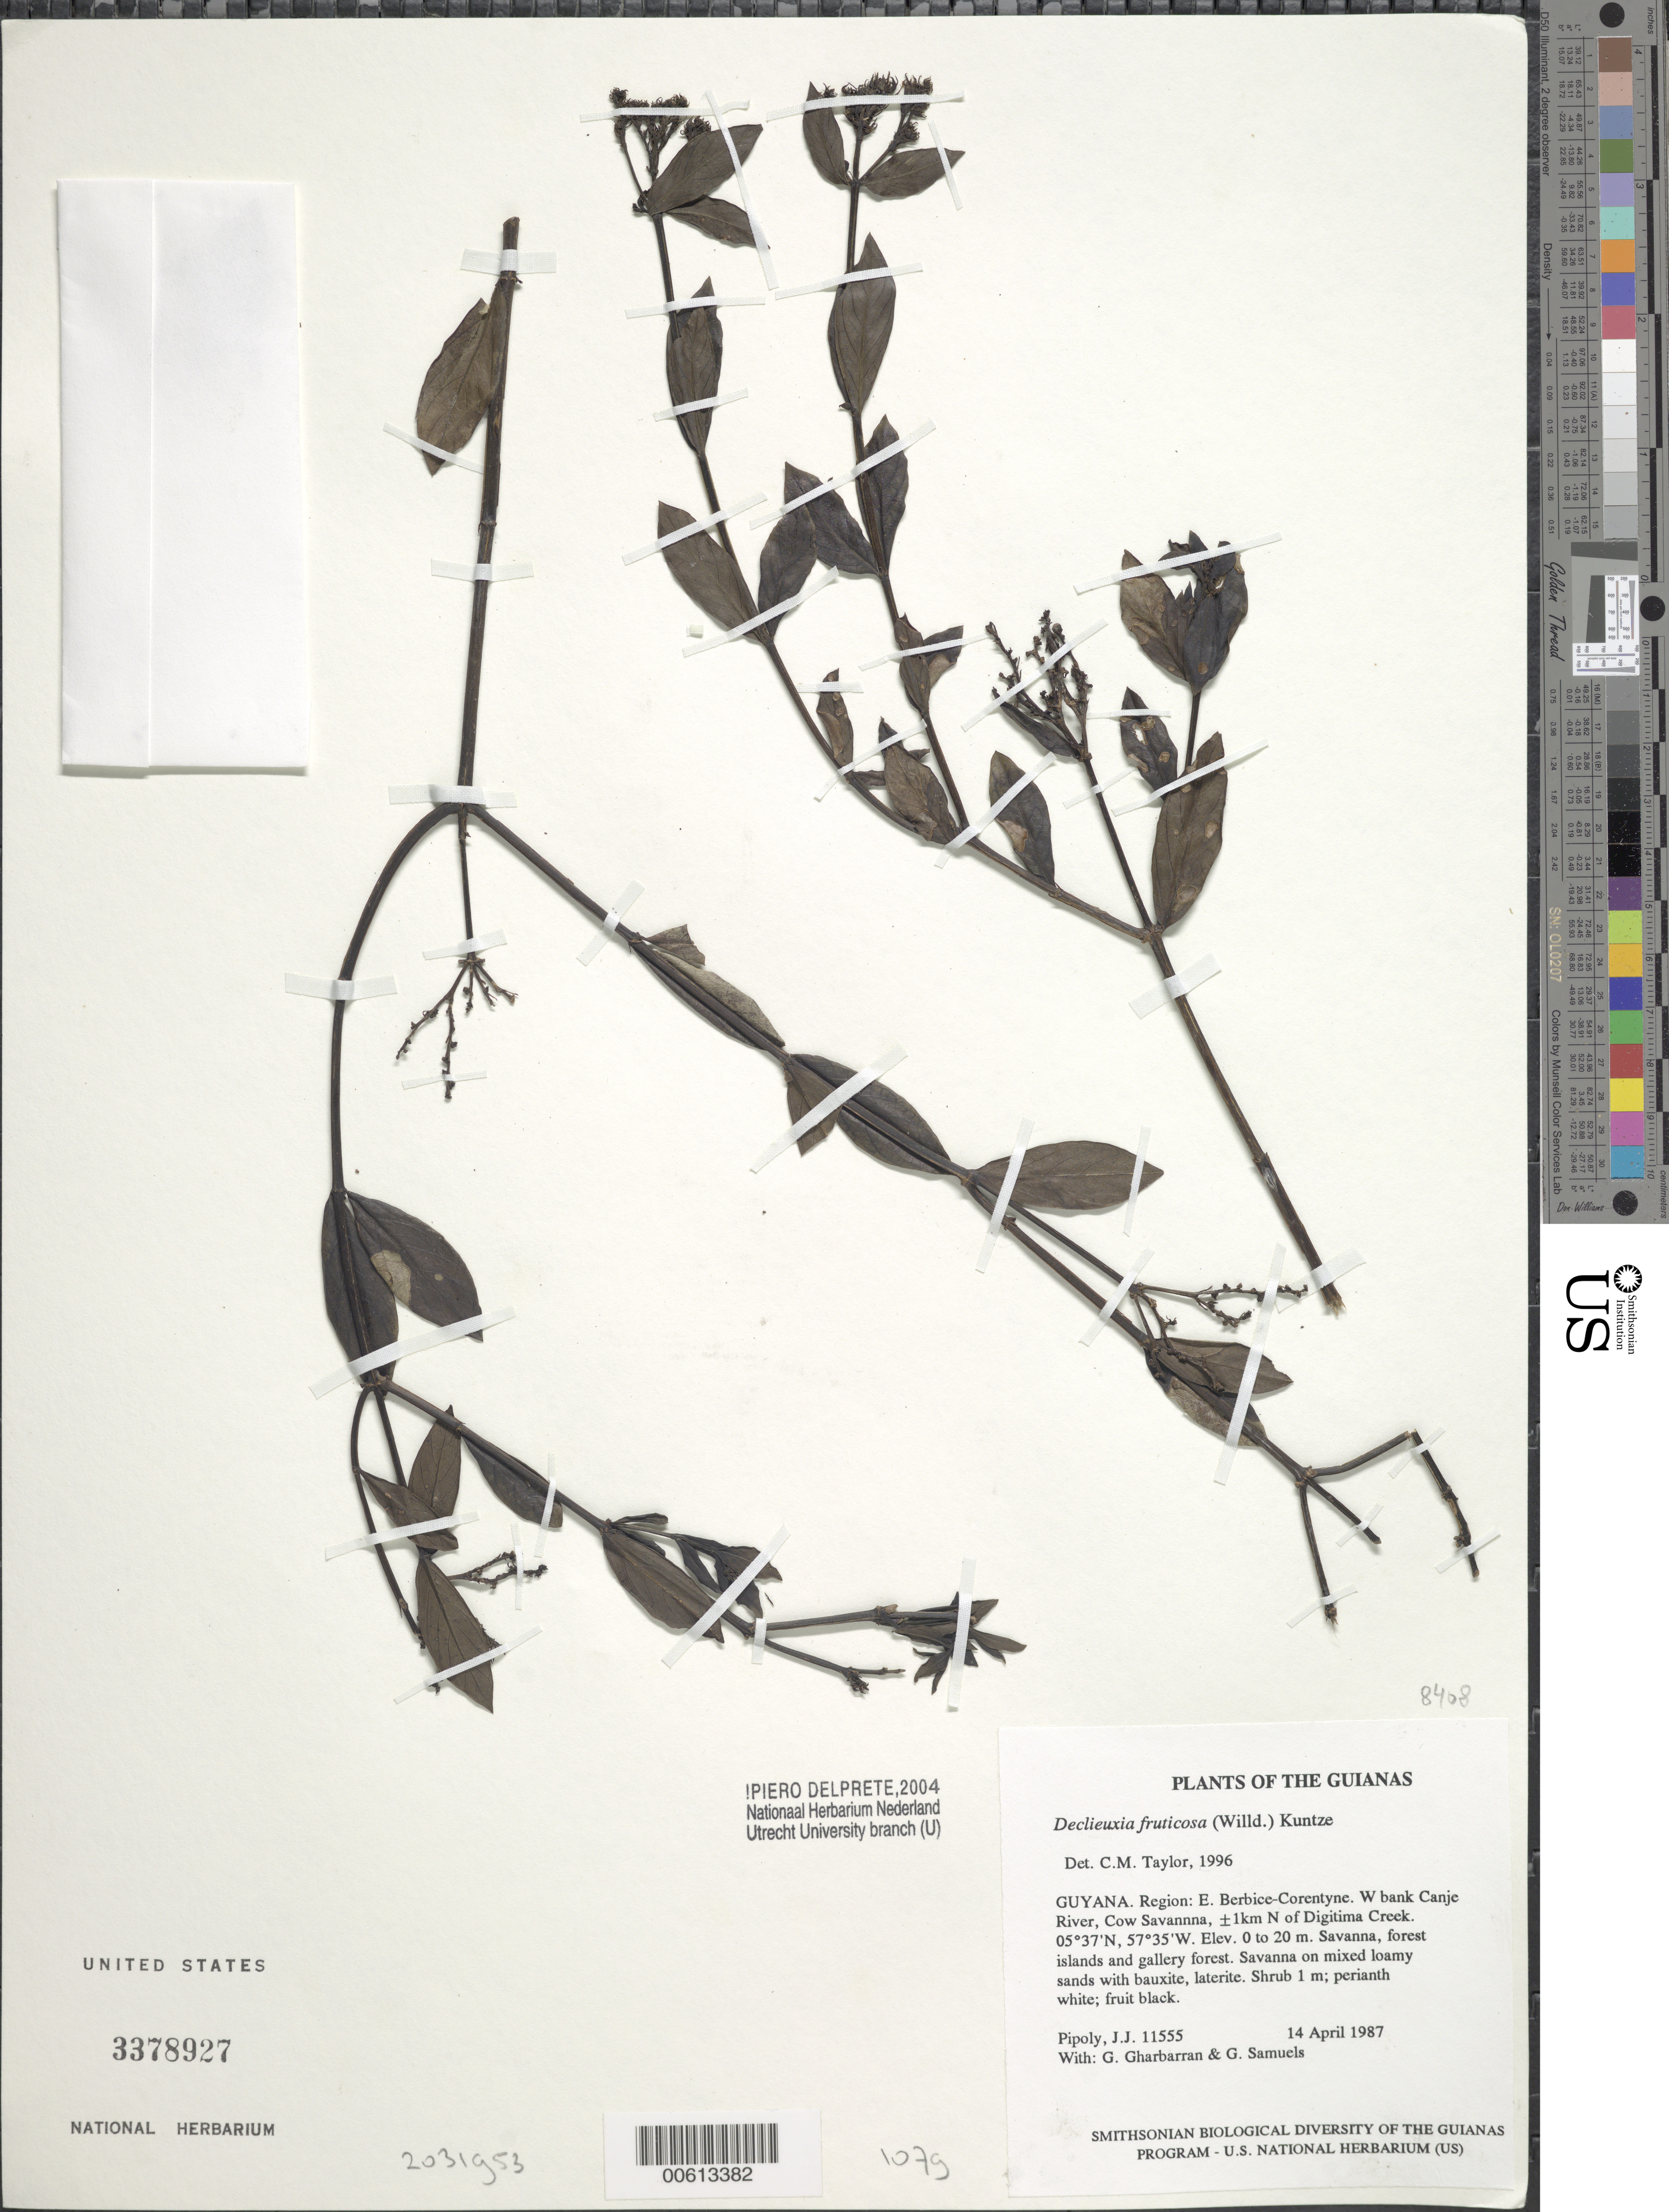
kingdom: Plantae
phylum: Tracheophyta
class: Magnoliopsida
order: Gentianales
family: Rubiaceae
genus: Declieuxia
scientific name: Declieuxia fruticosa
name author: (Willd. ex Roem. & Schult.) Kuntze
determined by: Taylor, Charlotte M.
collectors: J. J. Pipoly, G. Gharbarran & G. Samuels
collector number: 11555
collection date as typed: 14 April 1987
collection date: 1987-04-14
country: Guyana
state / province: E. Berbice-Corentyne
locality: W bank Canje River, Cow Savanna, ±1km N of Digitima Creek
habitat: Savanna, forest islands and gallery forest. Savanna on mixed loamy sands with bauxite, laterite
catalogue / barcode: US 3378927